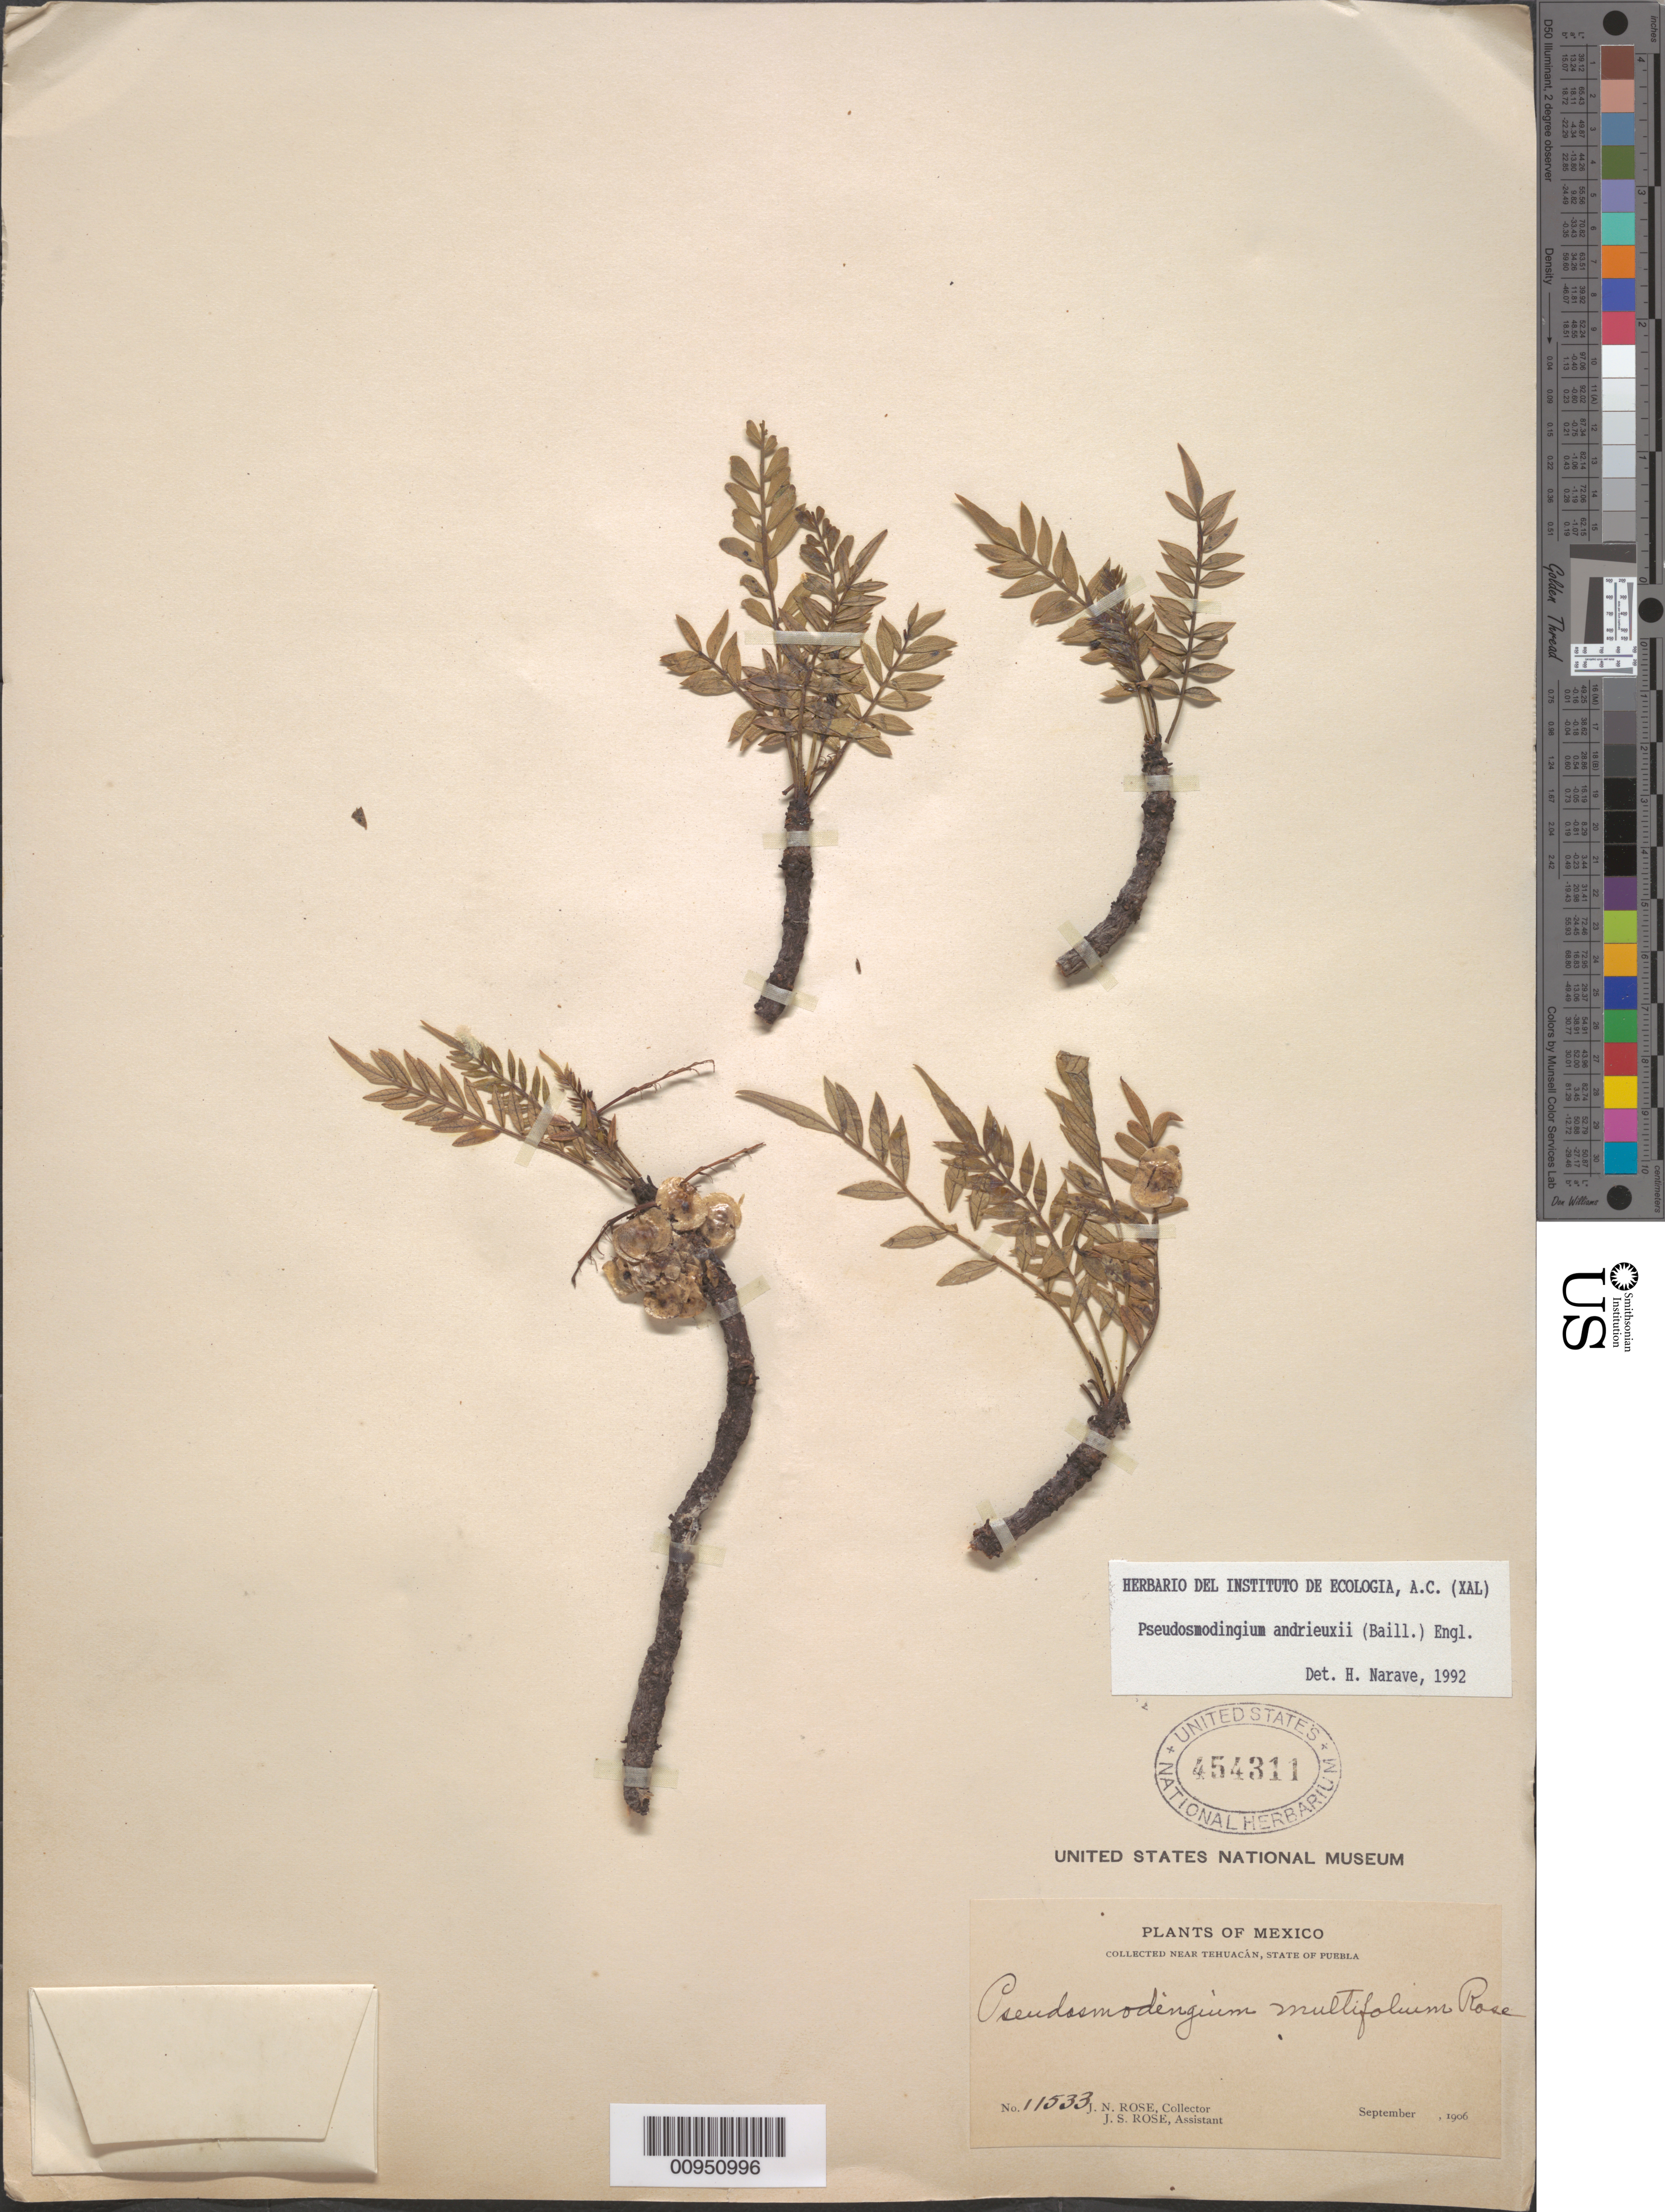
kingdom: Plantae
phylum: Tracheophyta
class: Magnoliopsida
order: Sapindales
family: Anacardiaceae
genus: Pseudosmodingium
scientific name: Pseudosmodingium andrieuxii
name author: (Baill.) Engl.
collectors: J. N. Rose & J. S. Rose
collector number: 11533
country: Mexico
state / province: Puebla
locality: Near Tehuacan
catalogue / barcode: US 454311